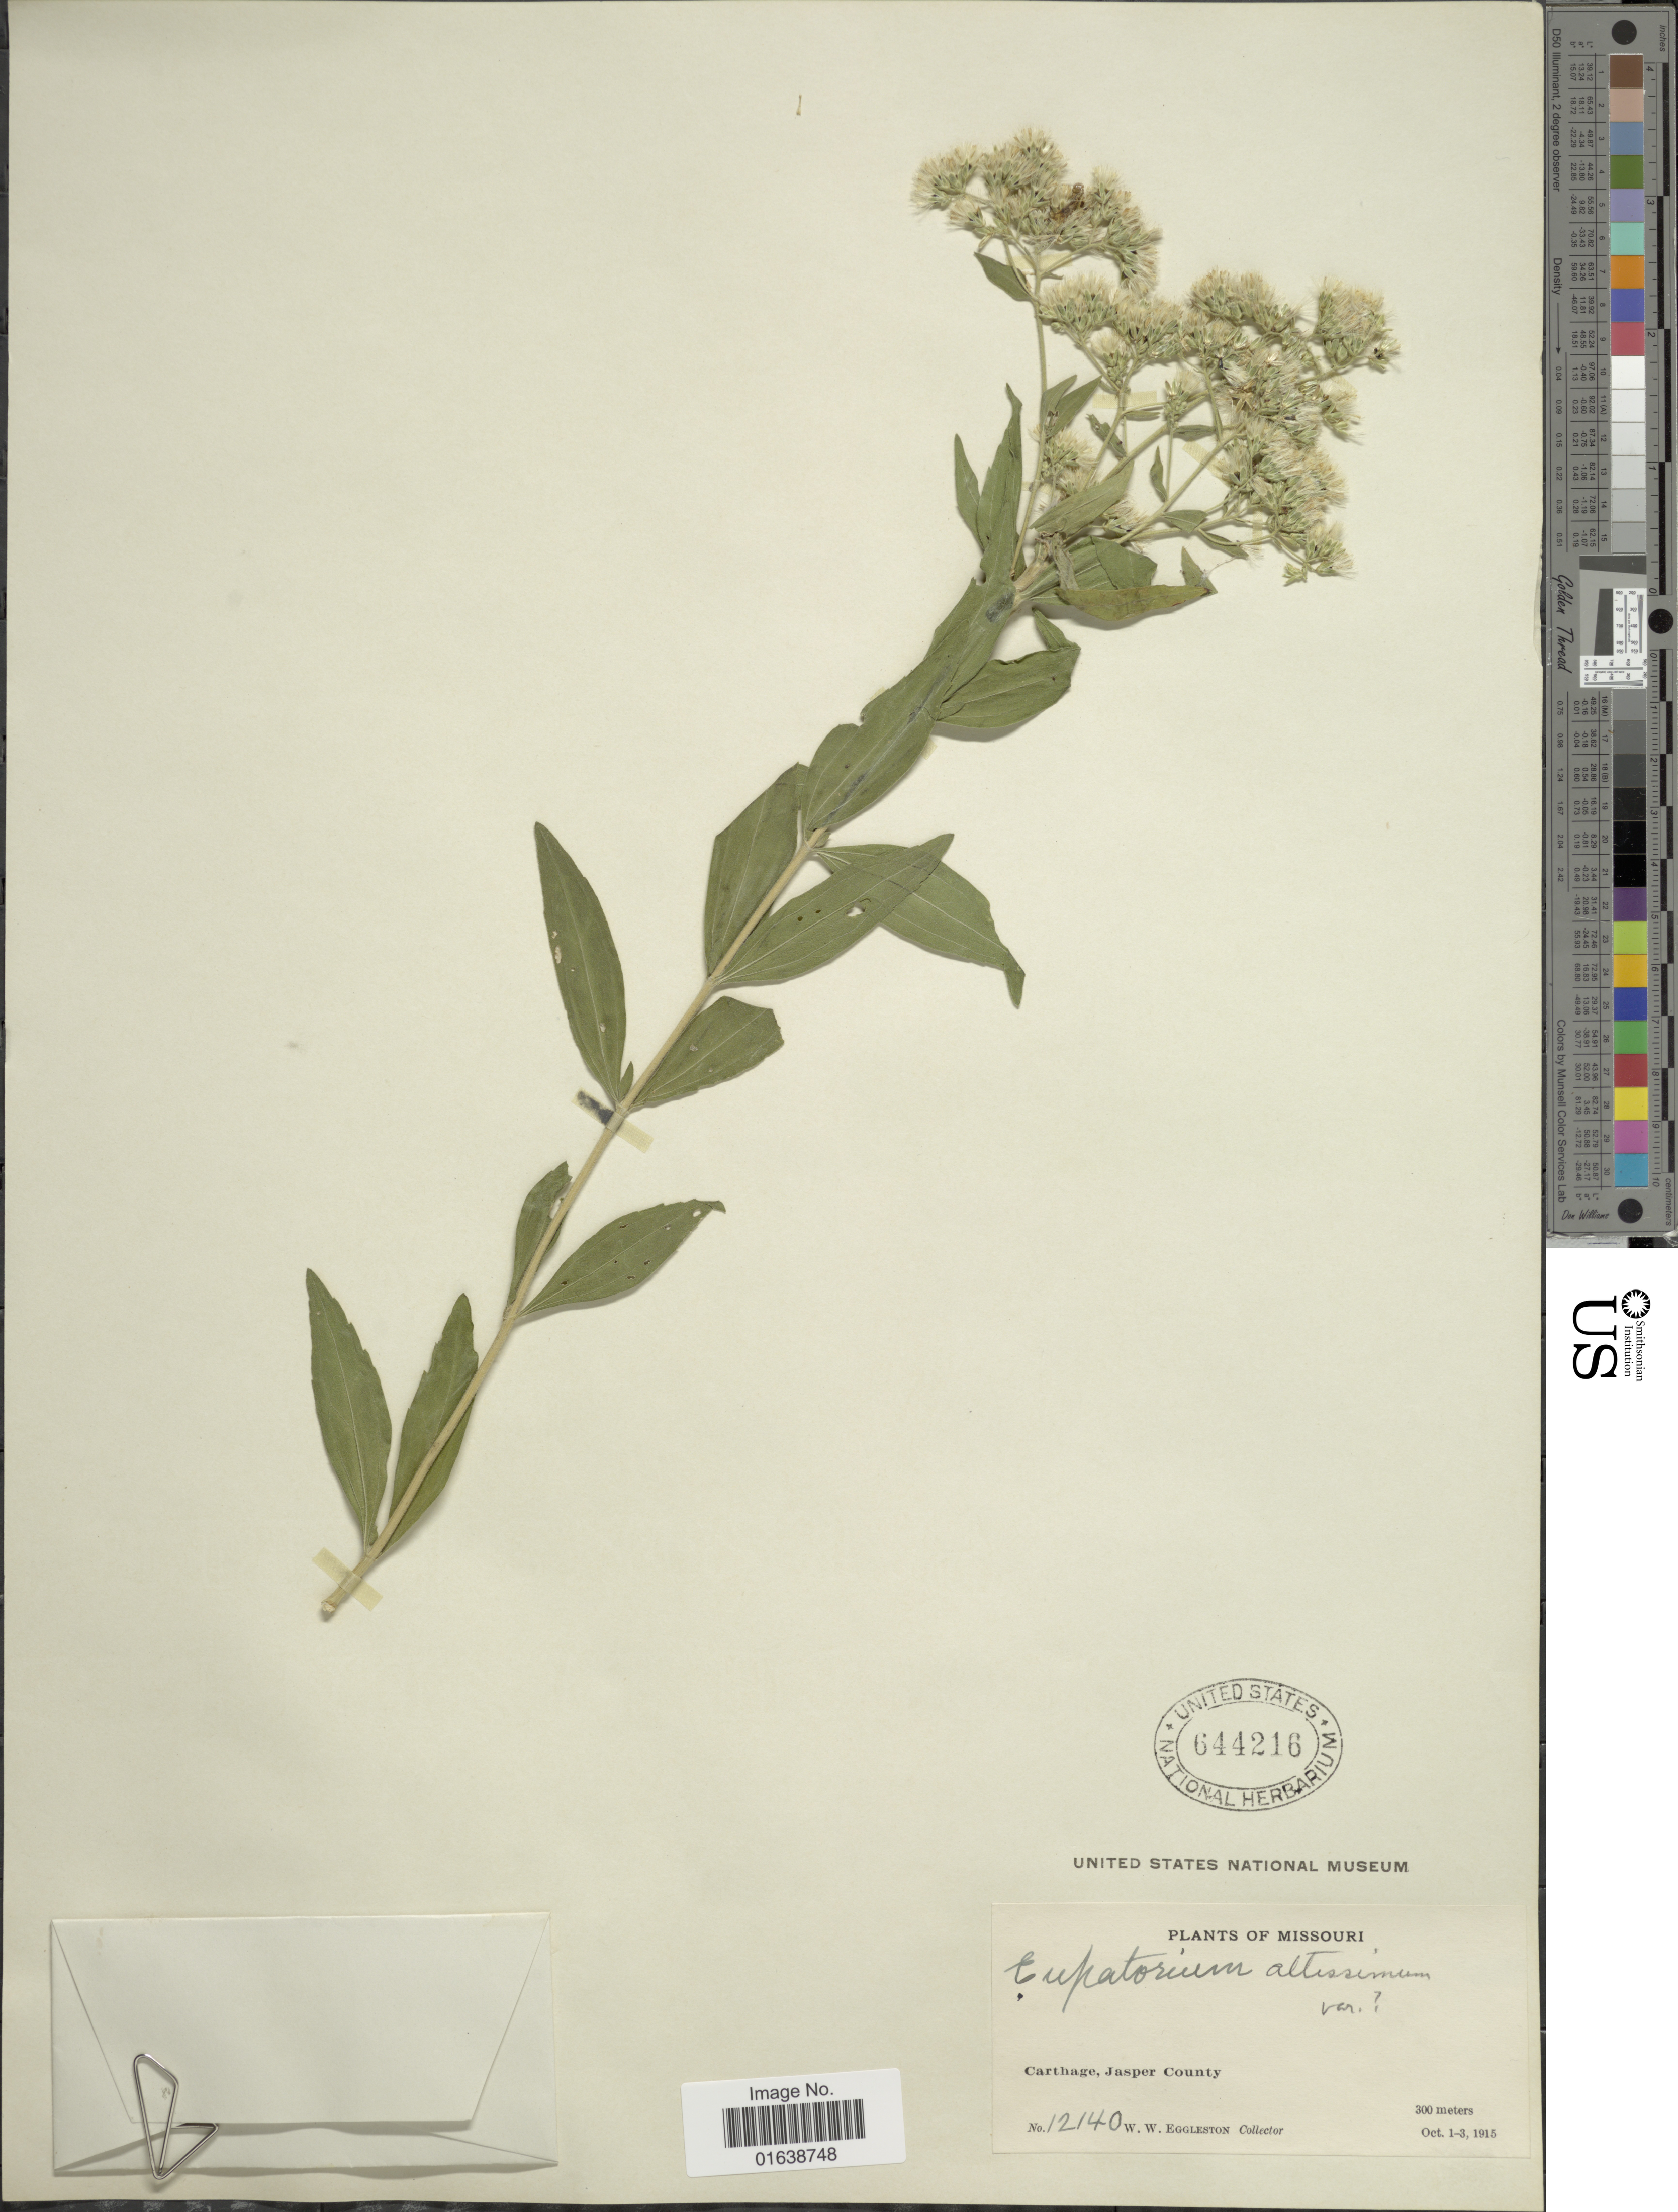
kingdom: Plantae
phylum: Tracheophyta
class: Magnoliopsida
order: Asterales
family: Asteraceae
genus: Eupatorium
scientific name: Eupatorium altissimum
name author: L.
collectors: W. W. Eggleston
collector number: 12140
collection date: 1915-10-01/1915-10-03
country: United States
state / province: Missouri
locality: Missouri. Carthage, Jasper County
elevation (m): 300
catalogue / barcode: US 644216